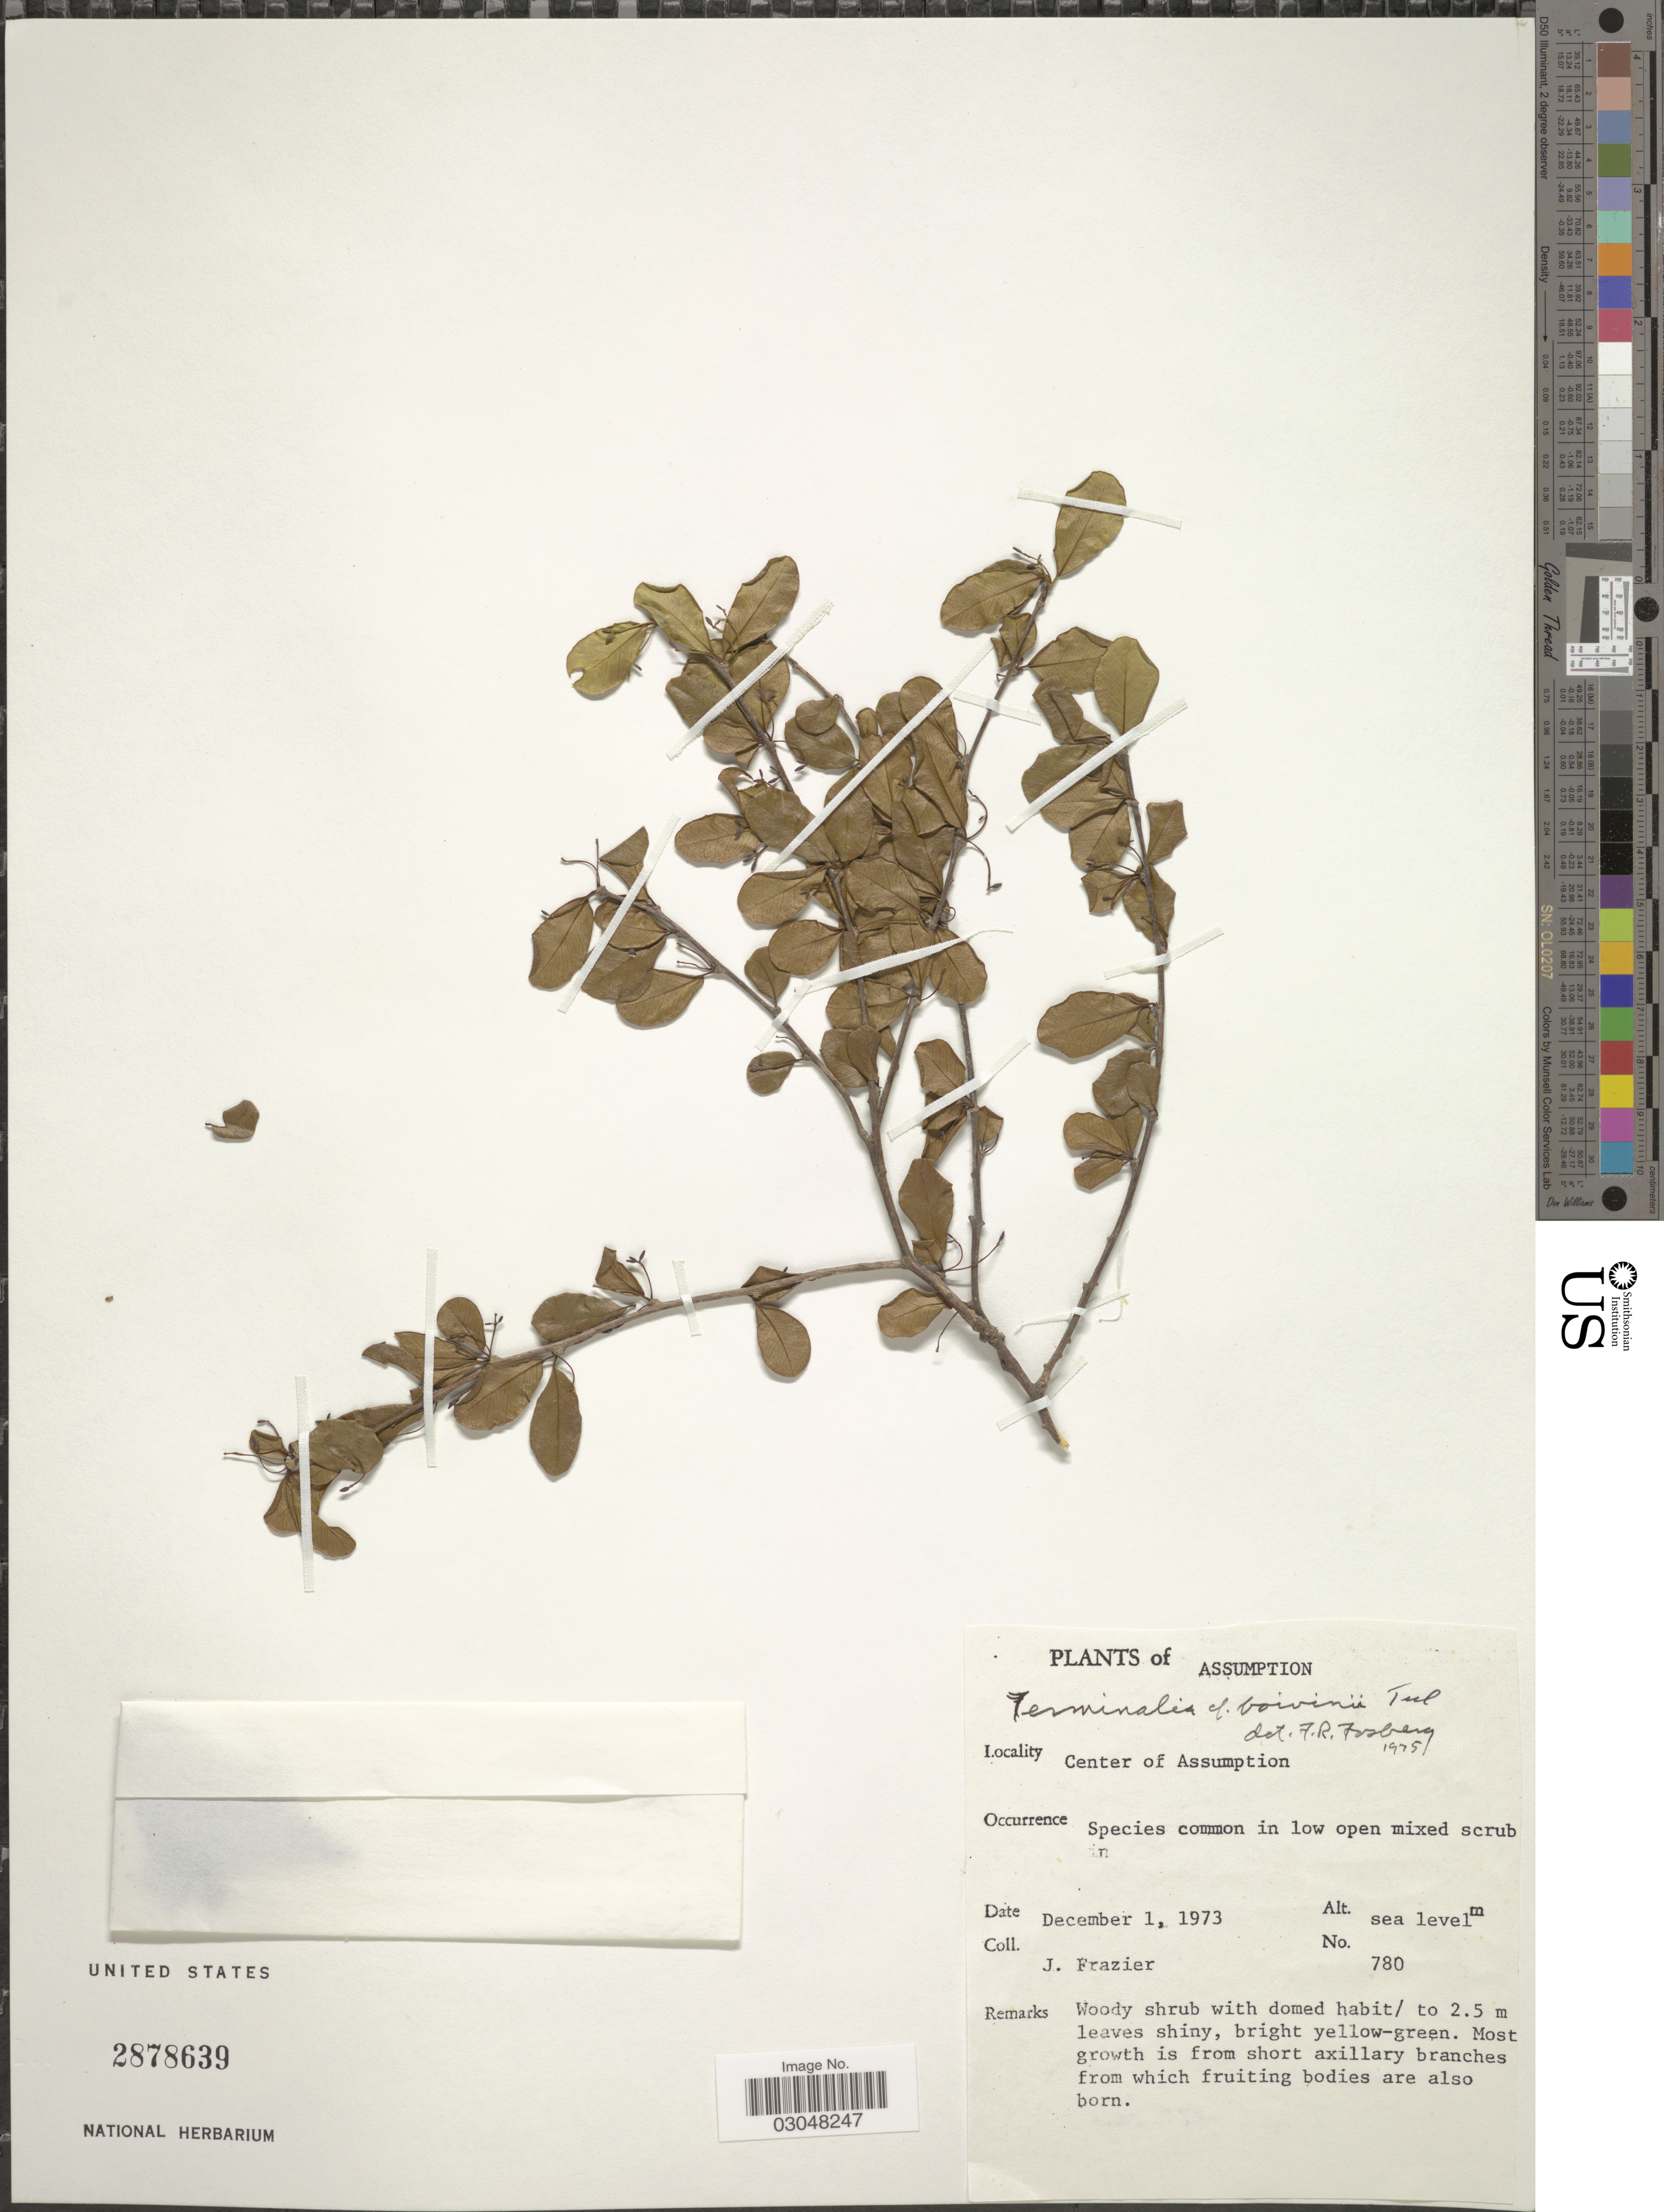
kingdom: Plantae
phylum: Tracheophyta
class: Magnoliopsida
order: Myrtales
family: Combretaceae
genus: Terminalia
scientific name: Terminalia boivinii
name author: Tul.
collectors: J. Frazier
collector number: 780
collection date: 1973-12-01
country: Seychelles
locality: Assumption. Center of Assumption.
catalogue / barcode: US 2878639